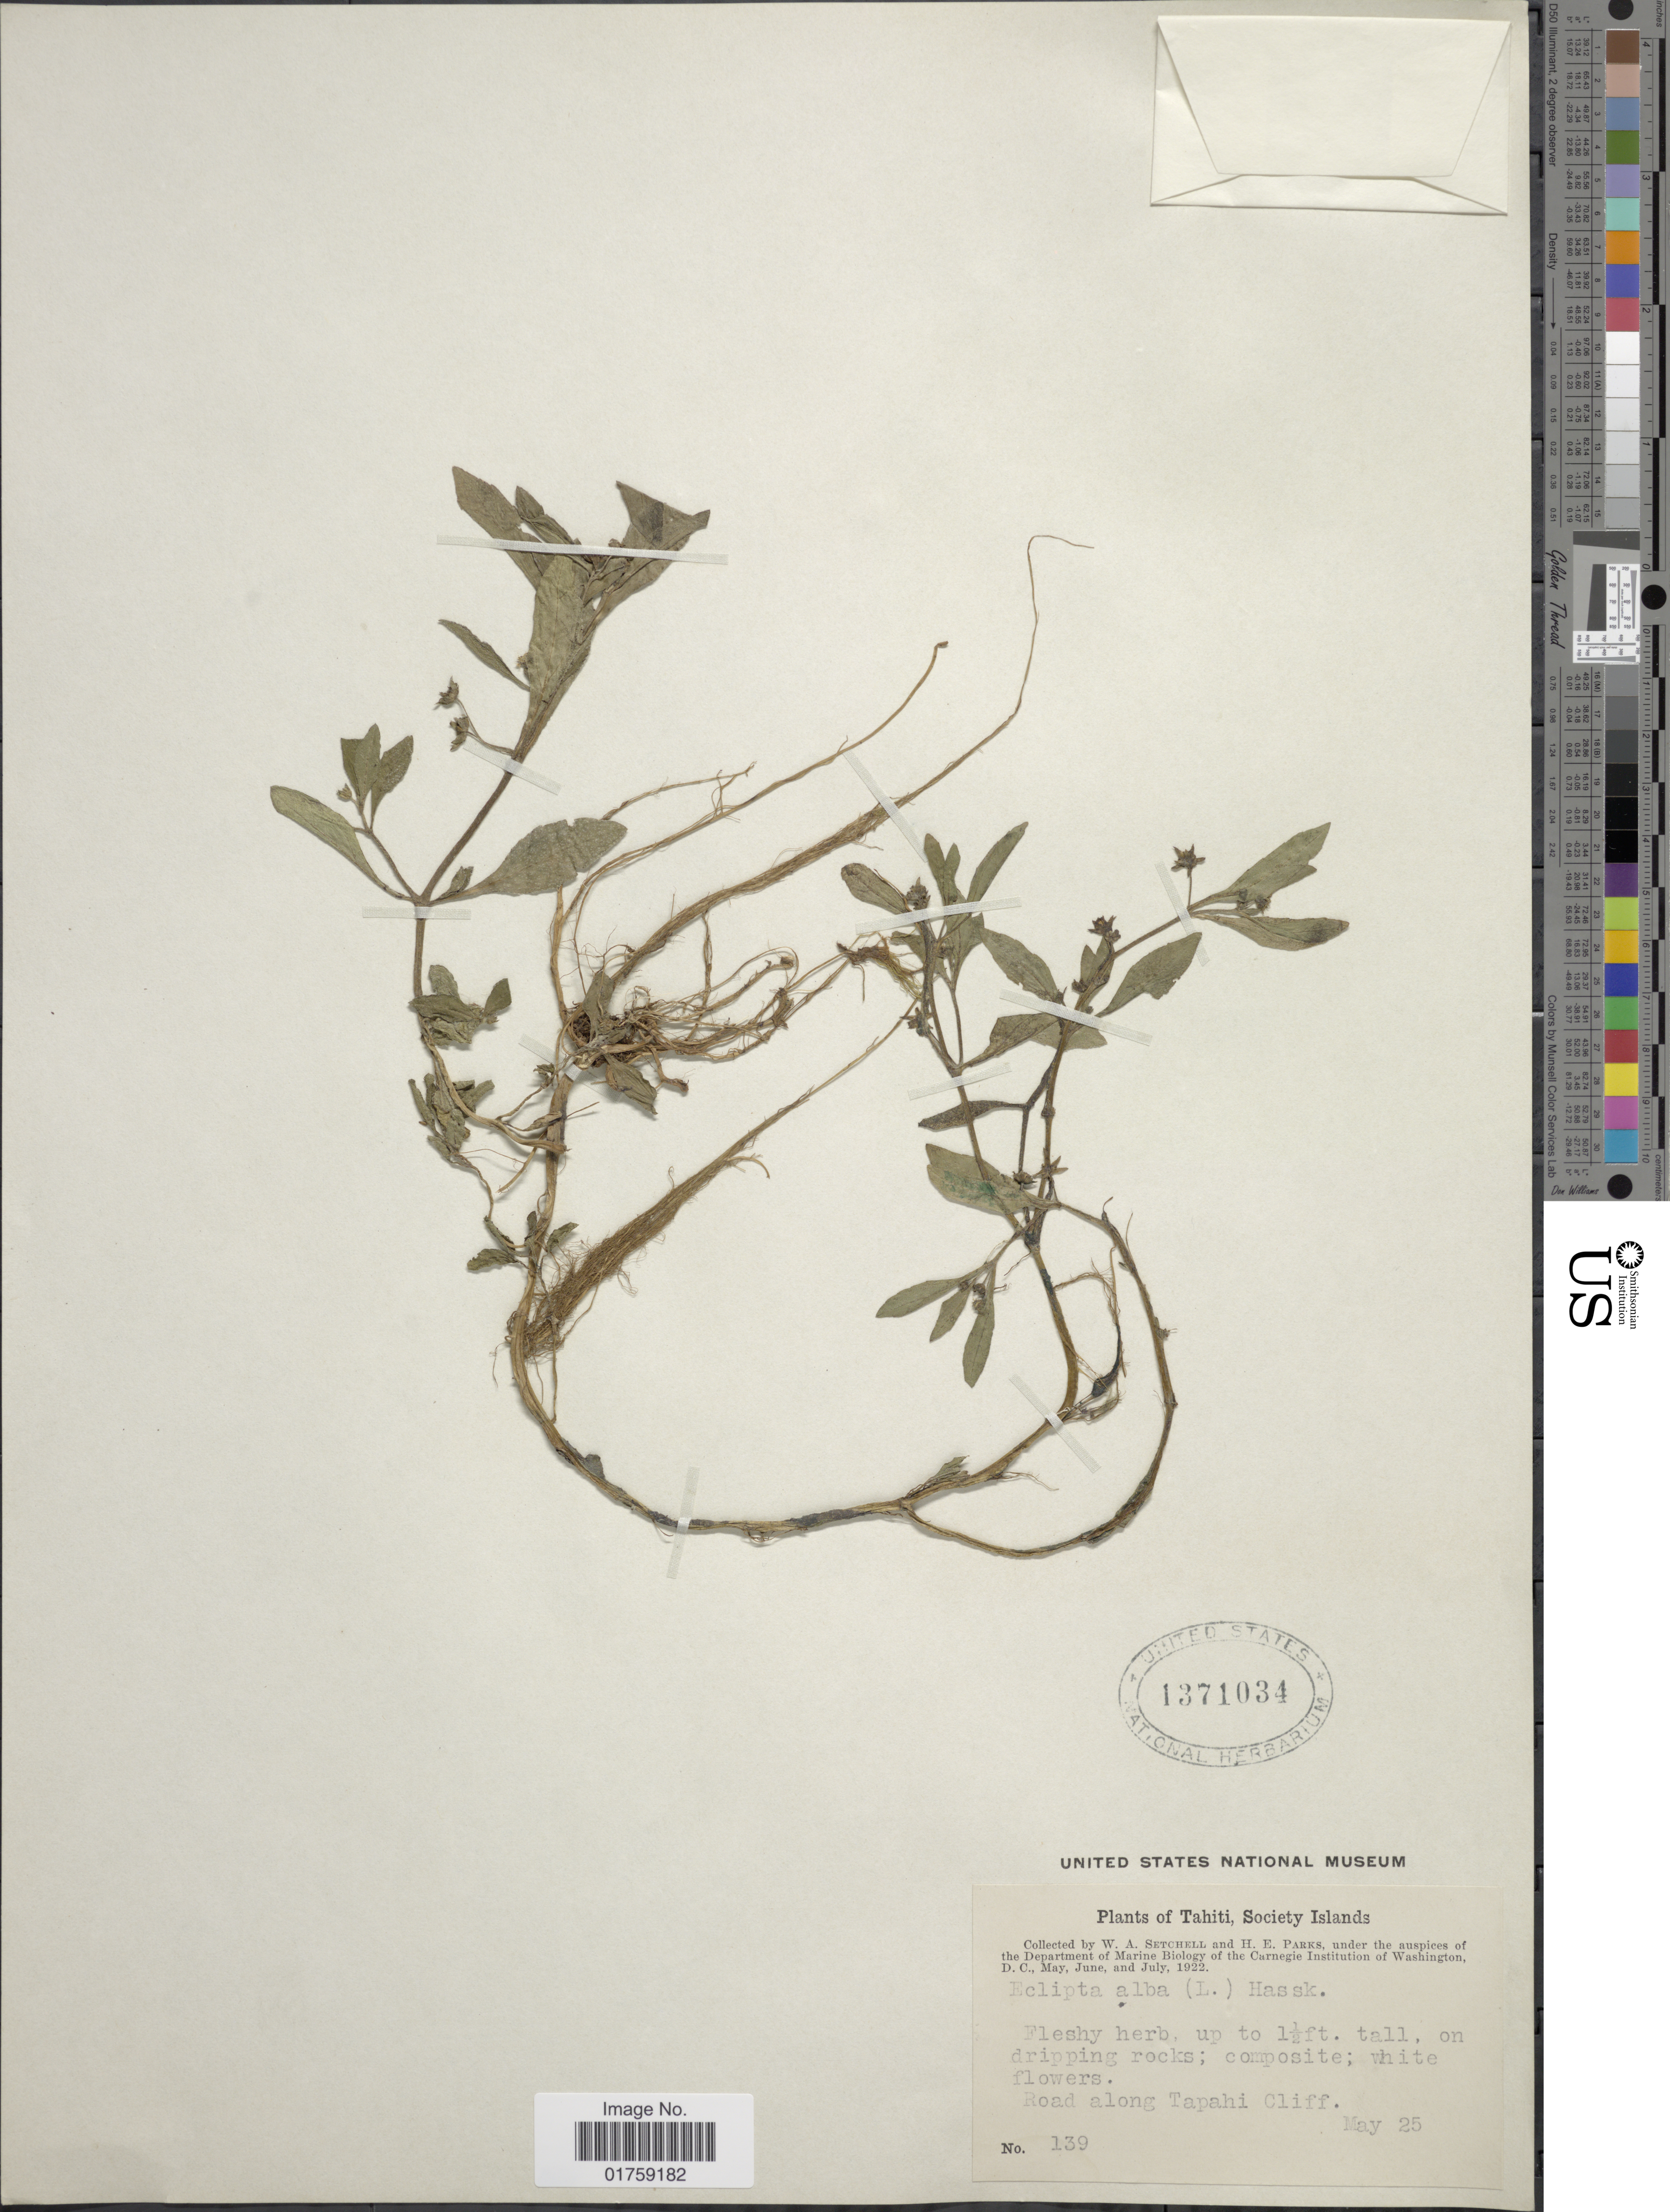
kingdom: Plantae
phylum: Tracheophyta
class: Magnoliopsida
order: Asterales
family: Asteraceae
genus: Eclipta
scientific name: Eclipta prostrata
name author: (L.) L.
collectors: W. Setchell & H. E. Parks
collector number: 139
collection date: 1922-05-25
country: French Polynesia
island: Tahiti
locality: Tahiti, Society Islands. Road along Tapahi Cliff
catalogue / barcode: US 1371034